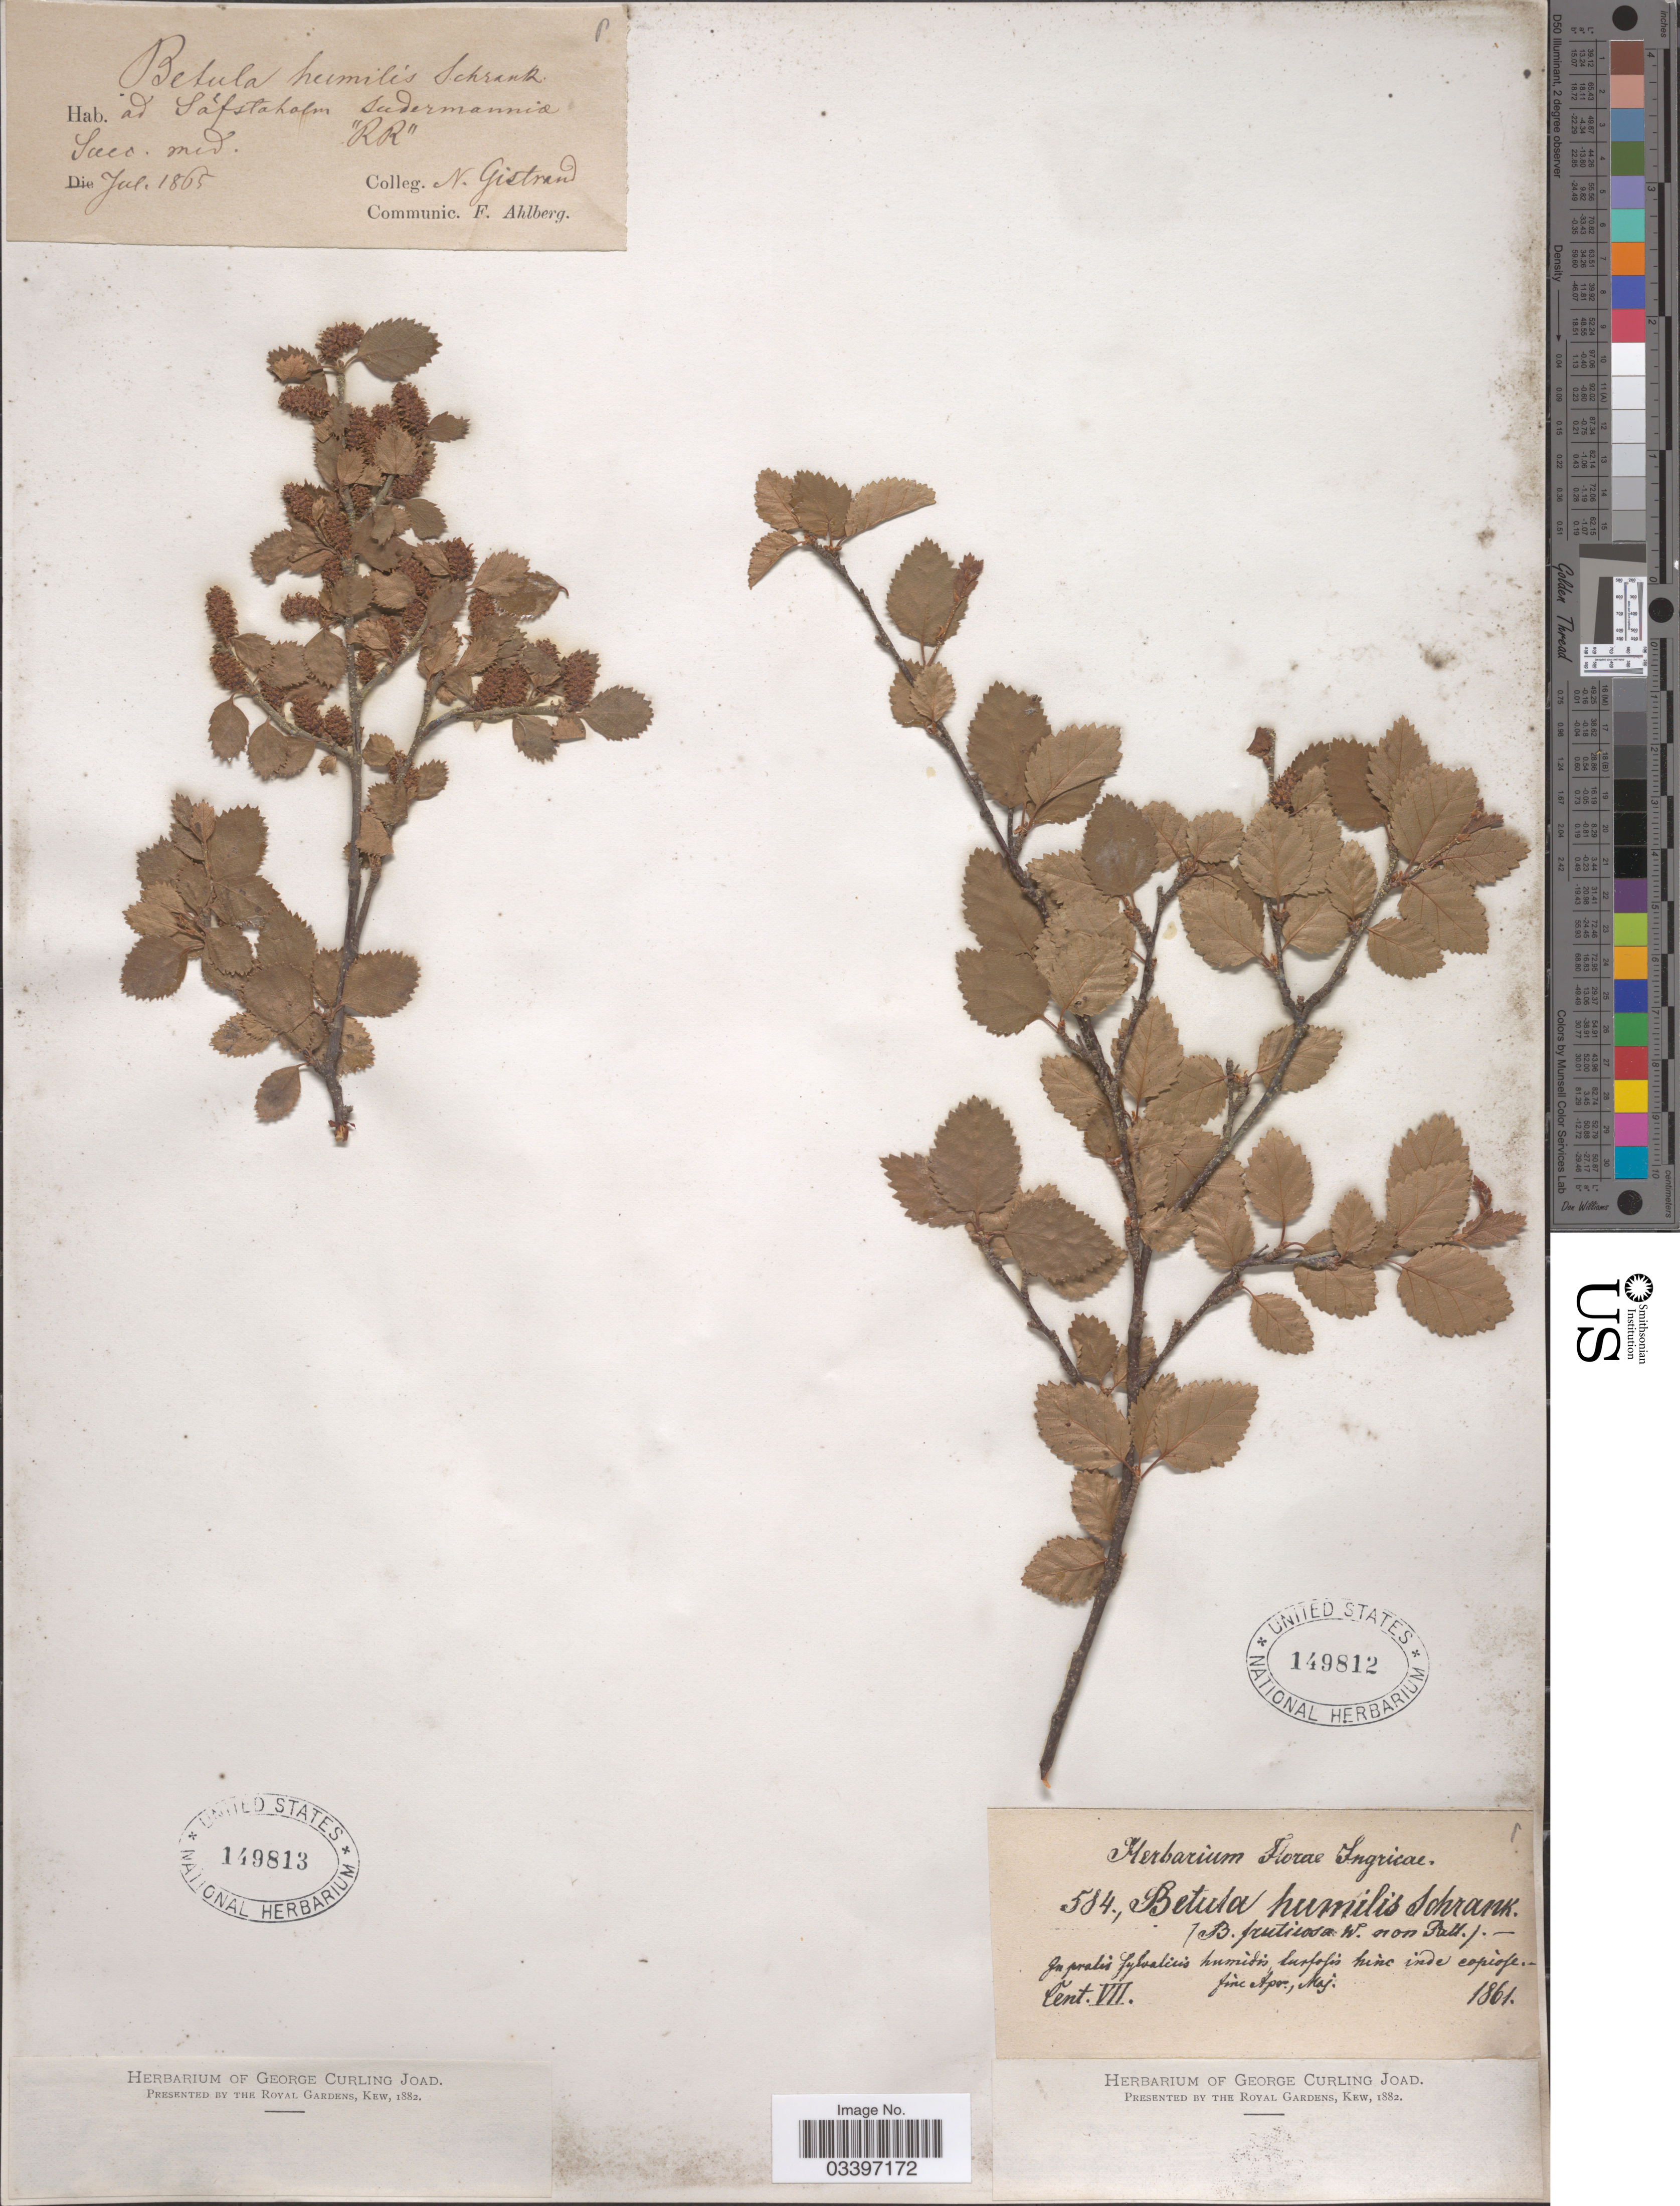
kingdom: Plantae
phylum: Tracheophyta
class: Magnoliopsida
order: Fagales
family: Betulaceae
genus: Betula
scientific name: Betula pubescens var. friesii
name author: (Larsson ex Hartm.) Nyman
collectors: ex herb. Florae Ingricae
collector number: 584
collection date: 1861-04/1861-05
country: Finland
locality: Ingricae.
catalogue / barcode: US 149812